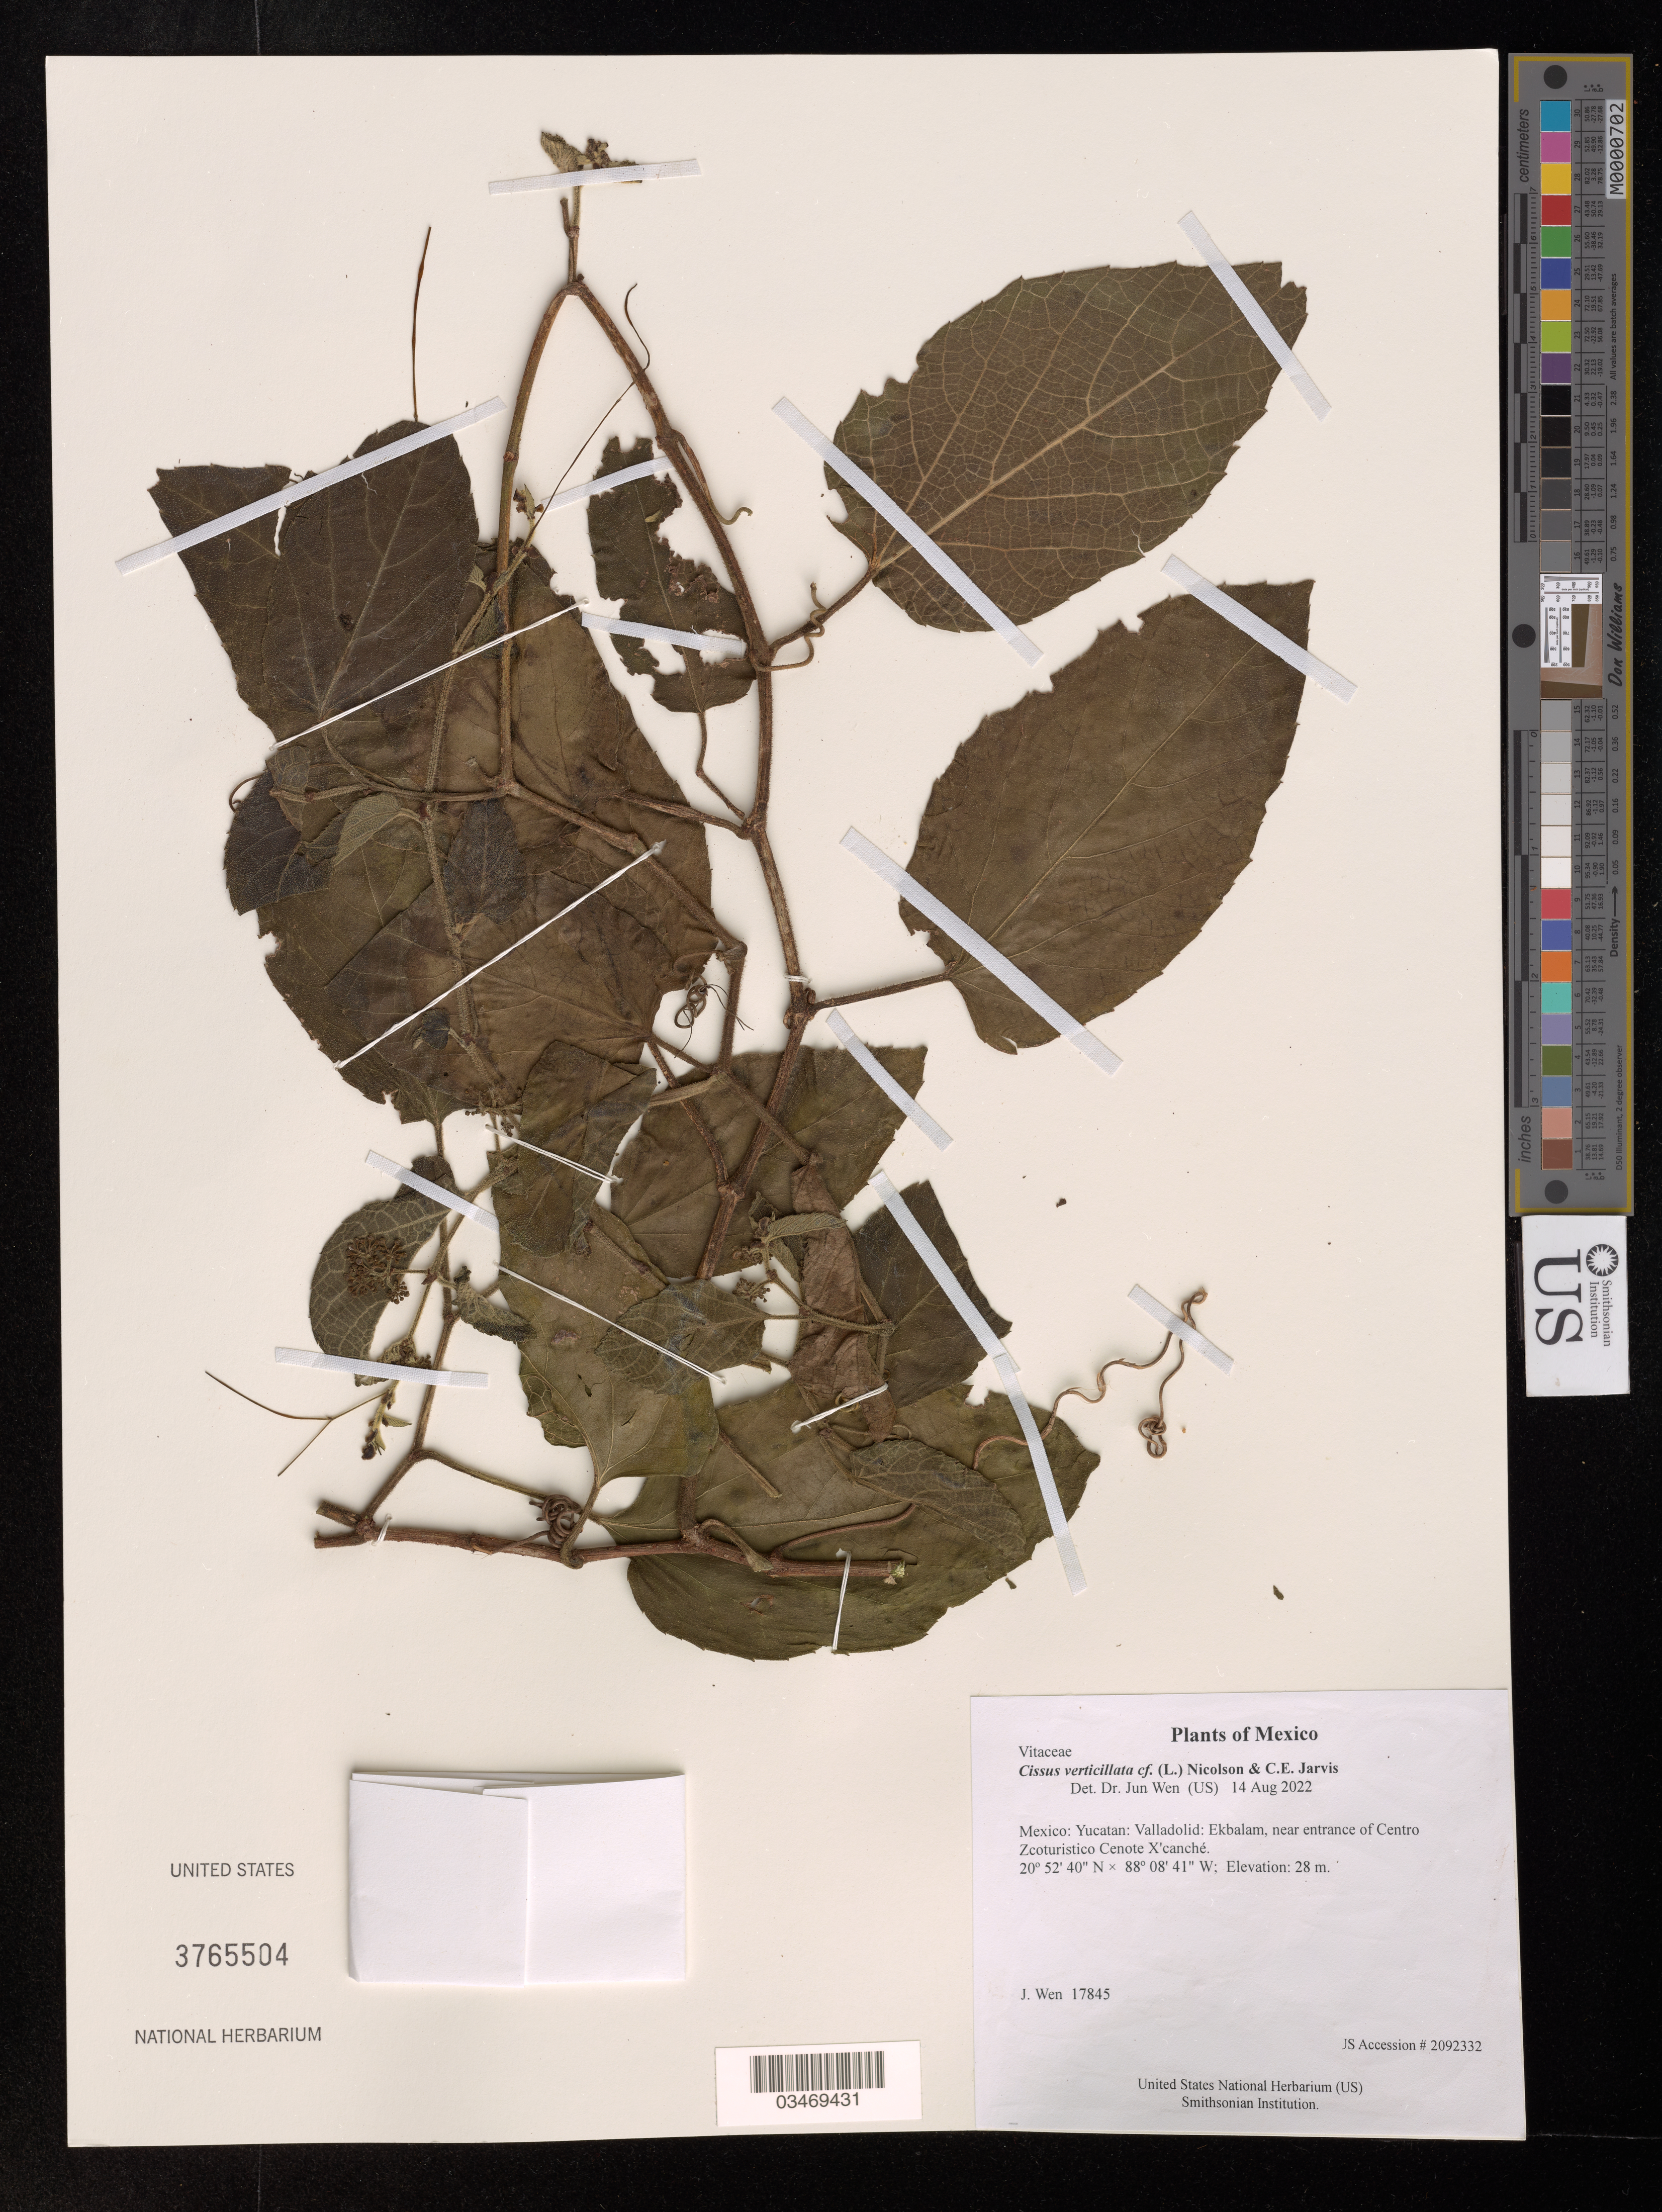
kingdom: Plantae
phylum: Tracheophyta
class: Magnoliopsida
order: Vitales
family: Vitaceae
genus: Cissus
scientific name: Cissus verticillata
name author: (L.) Nicolson & C.E. Jarvis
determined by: Wen, Jun, (BOT), Smithsonian Institution - National Museum of Natural History (UNITED STATES)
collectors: J. Wen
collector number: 17845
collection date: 2022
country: Mexico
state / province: Yucatan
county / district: Valladolid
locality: Ekbalam, near entrance of Centro Zcoturistico Cenote X'canché.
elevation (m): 28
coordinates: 20 5240 N, 88 841 W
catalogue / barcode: US 3765504